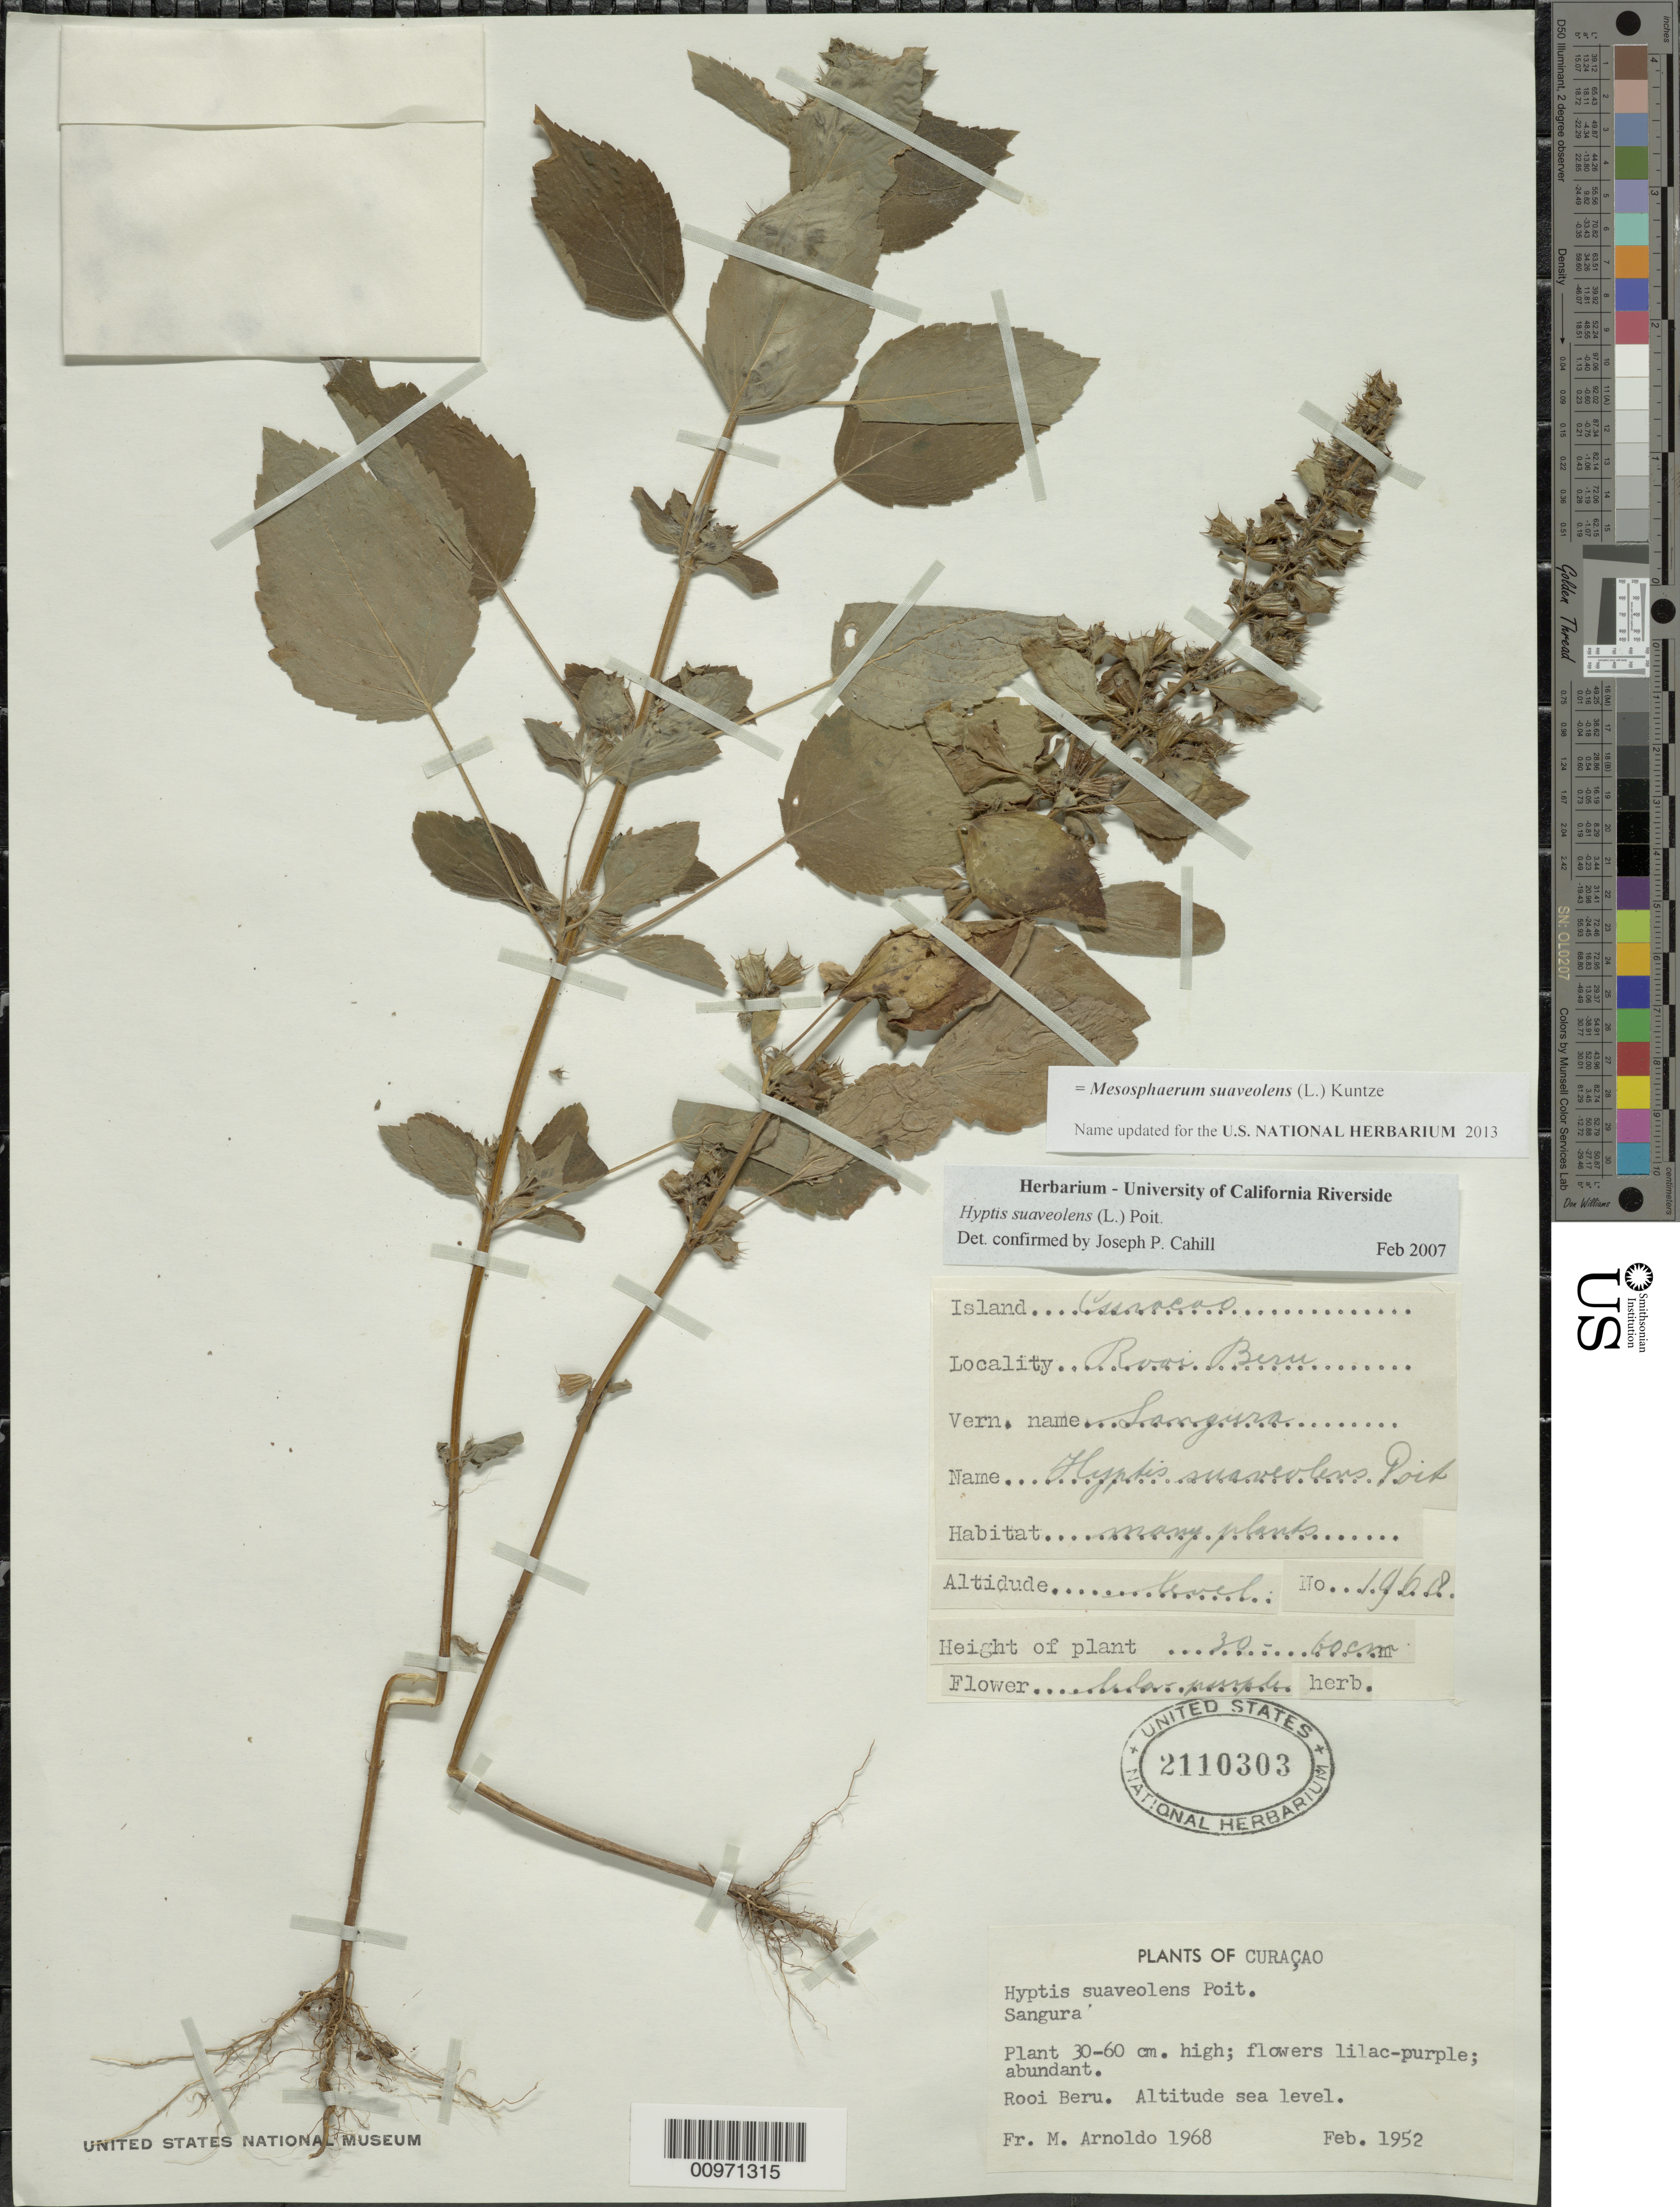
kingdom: Plantae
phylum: Tracheophyta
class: Magnoliopsida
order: Lamiales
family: Lamiaceae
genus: Hyptis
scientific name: Hyptis suaveolens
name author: (L.) Poit.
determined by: Cahill, J. P.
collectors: N. Arnoldo-Broeders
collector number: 1968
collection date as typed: Feb 1952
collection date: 1952-02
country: Curaçao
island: Curaçao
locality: Rooi Beru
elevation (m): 0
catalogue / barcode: US 2110303